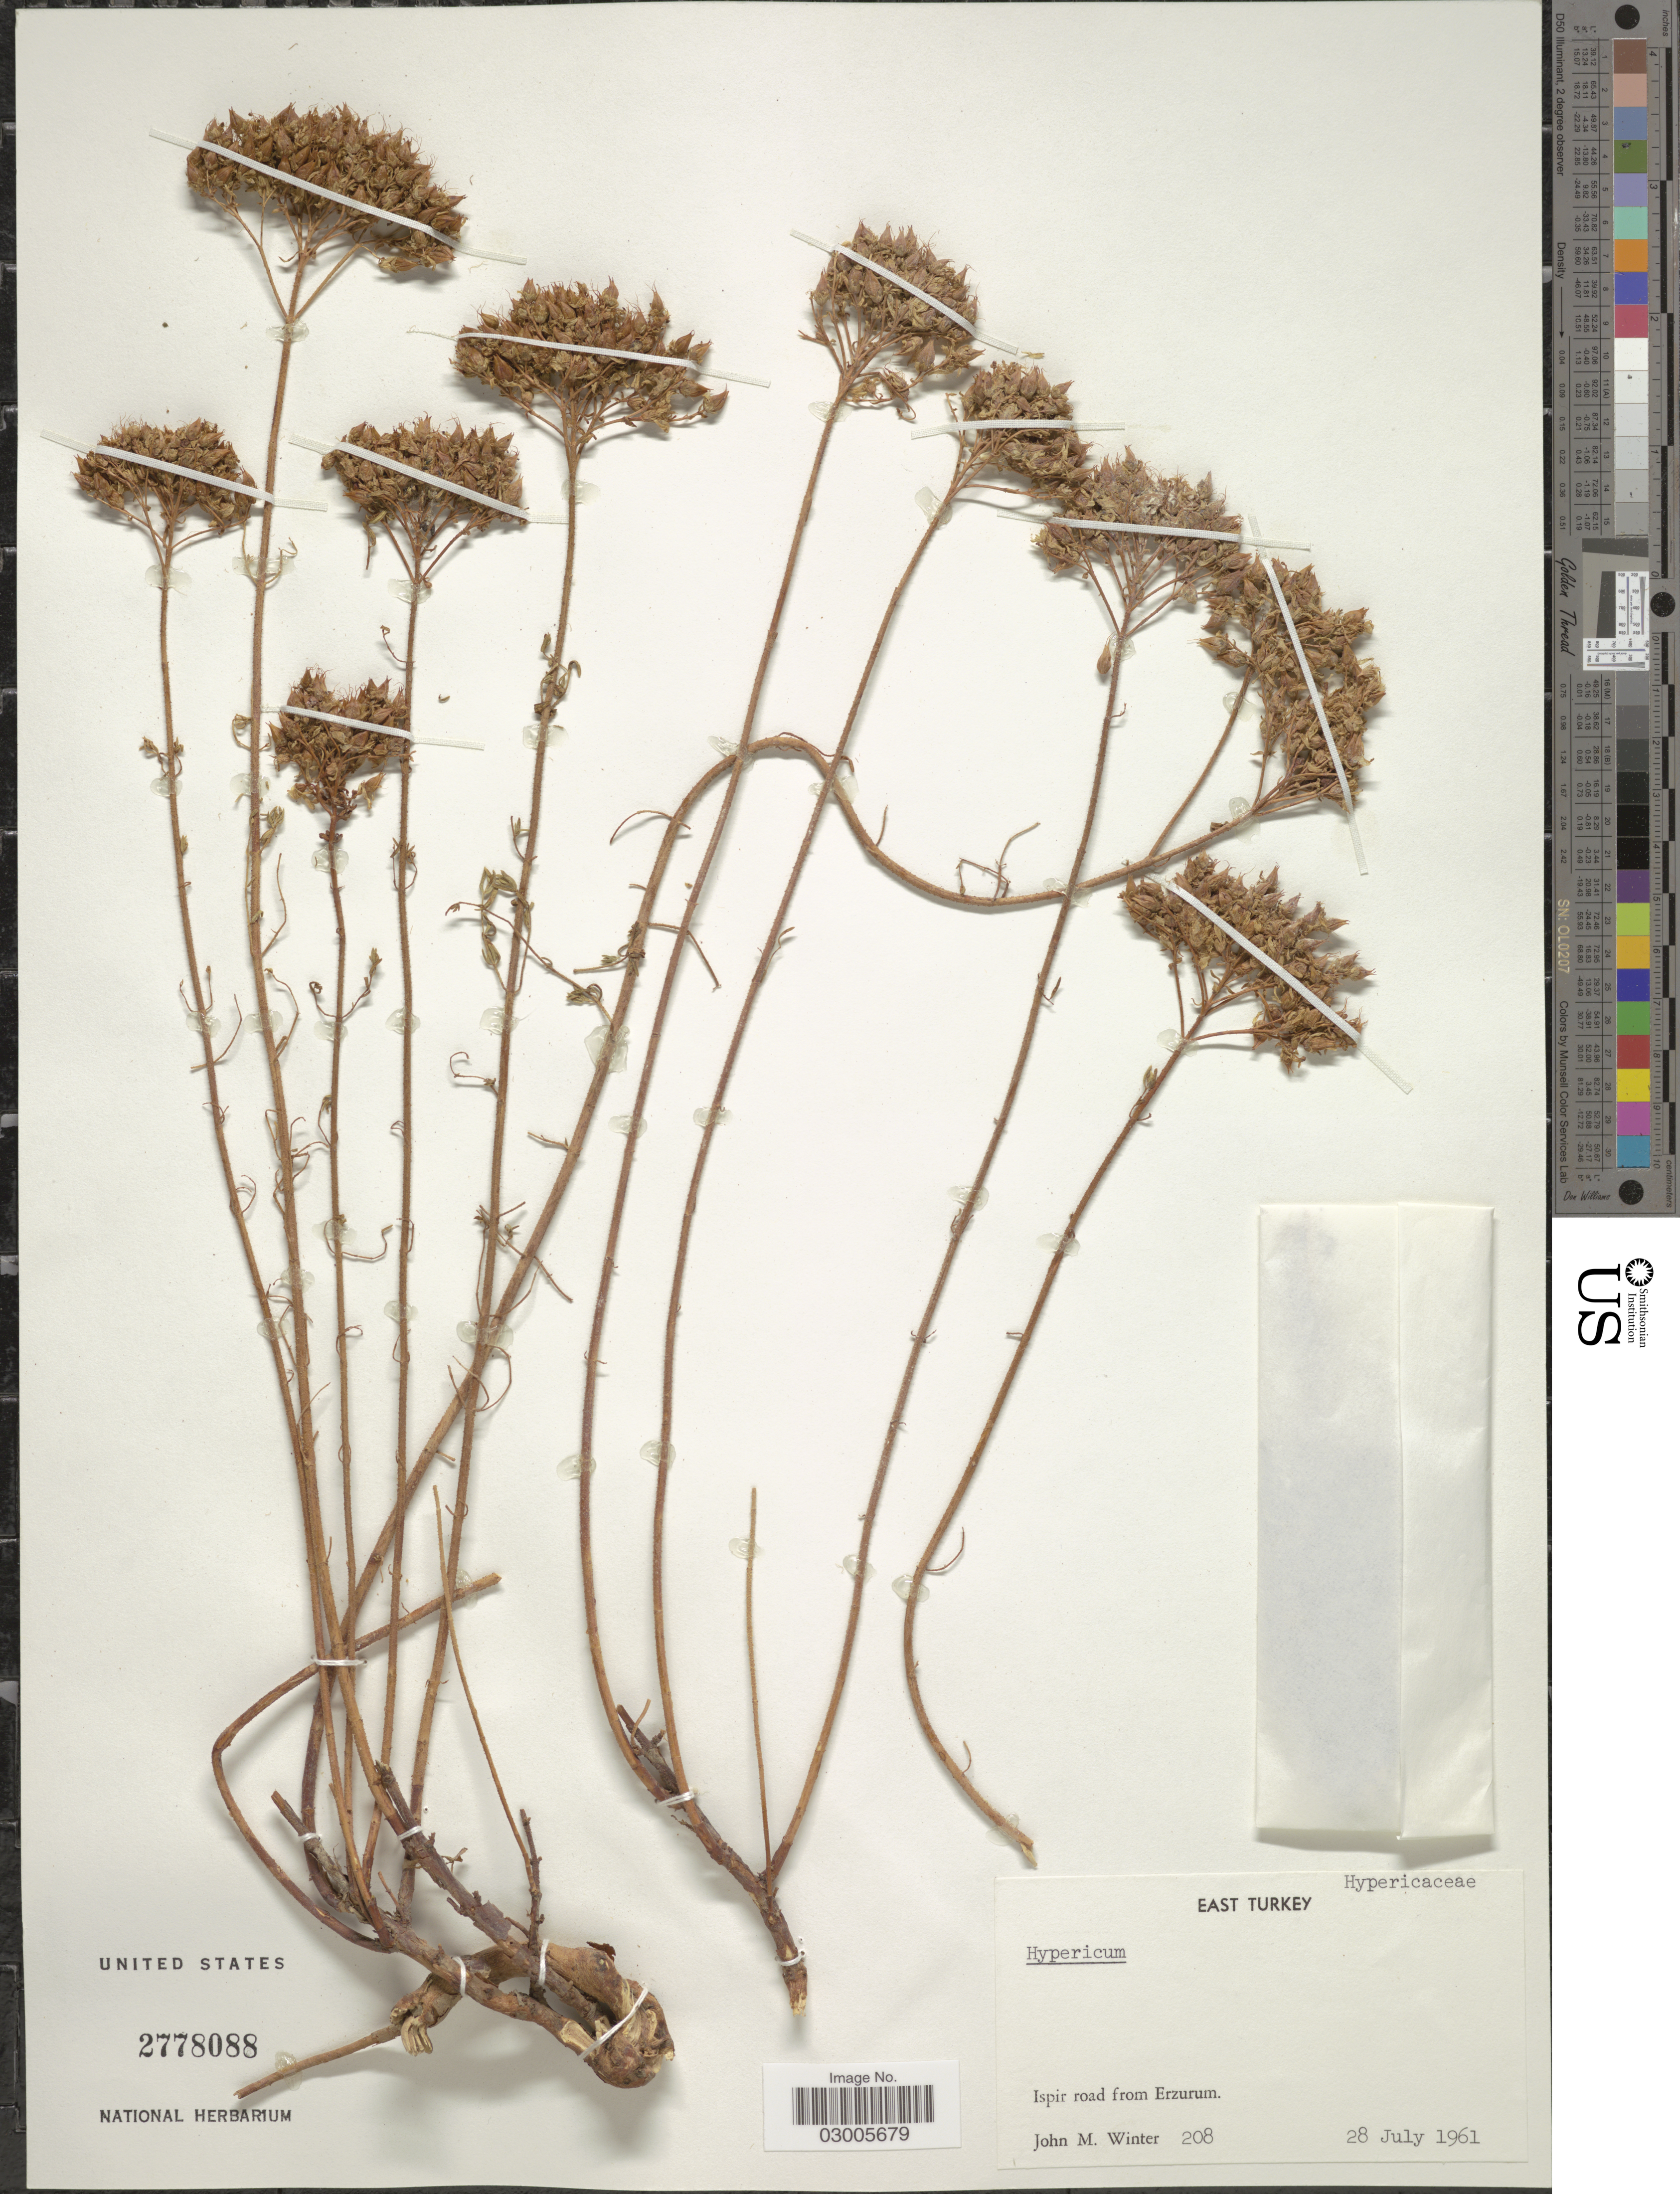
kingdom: Plantae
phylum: Tracheophyta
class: Magnoliopsida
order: Malpighiales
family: Hypericaceae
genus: Hypericum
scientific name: Hypericum sp.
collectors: J. M. Winter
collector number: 208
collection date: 1961-07-28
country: Turkey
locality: East Turkey, Ispir road from Erzurum.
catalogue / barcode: US 2778088